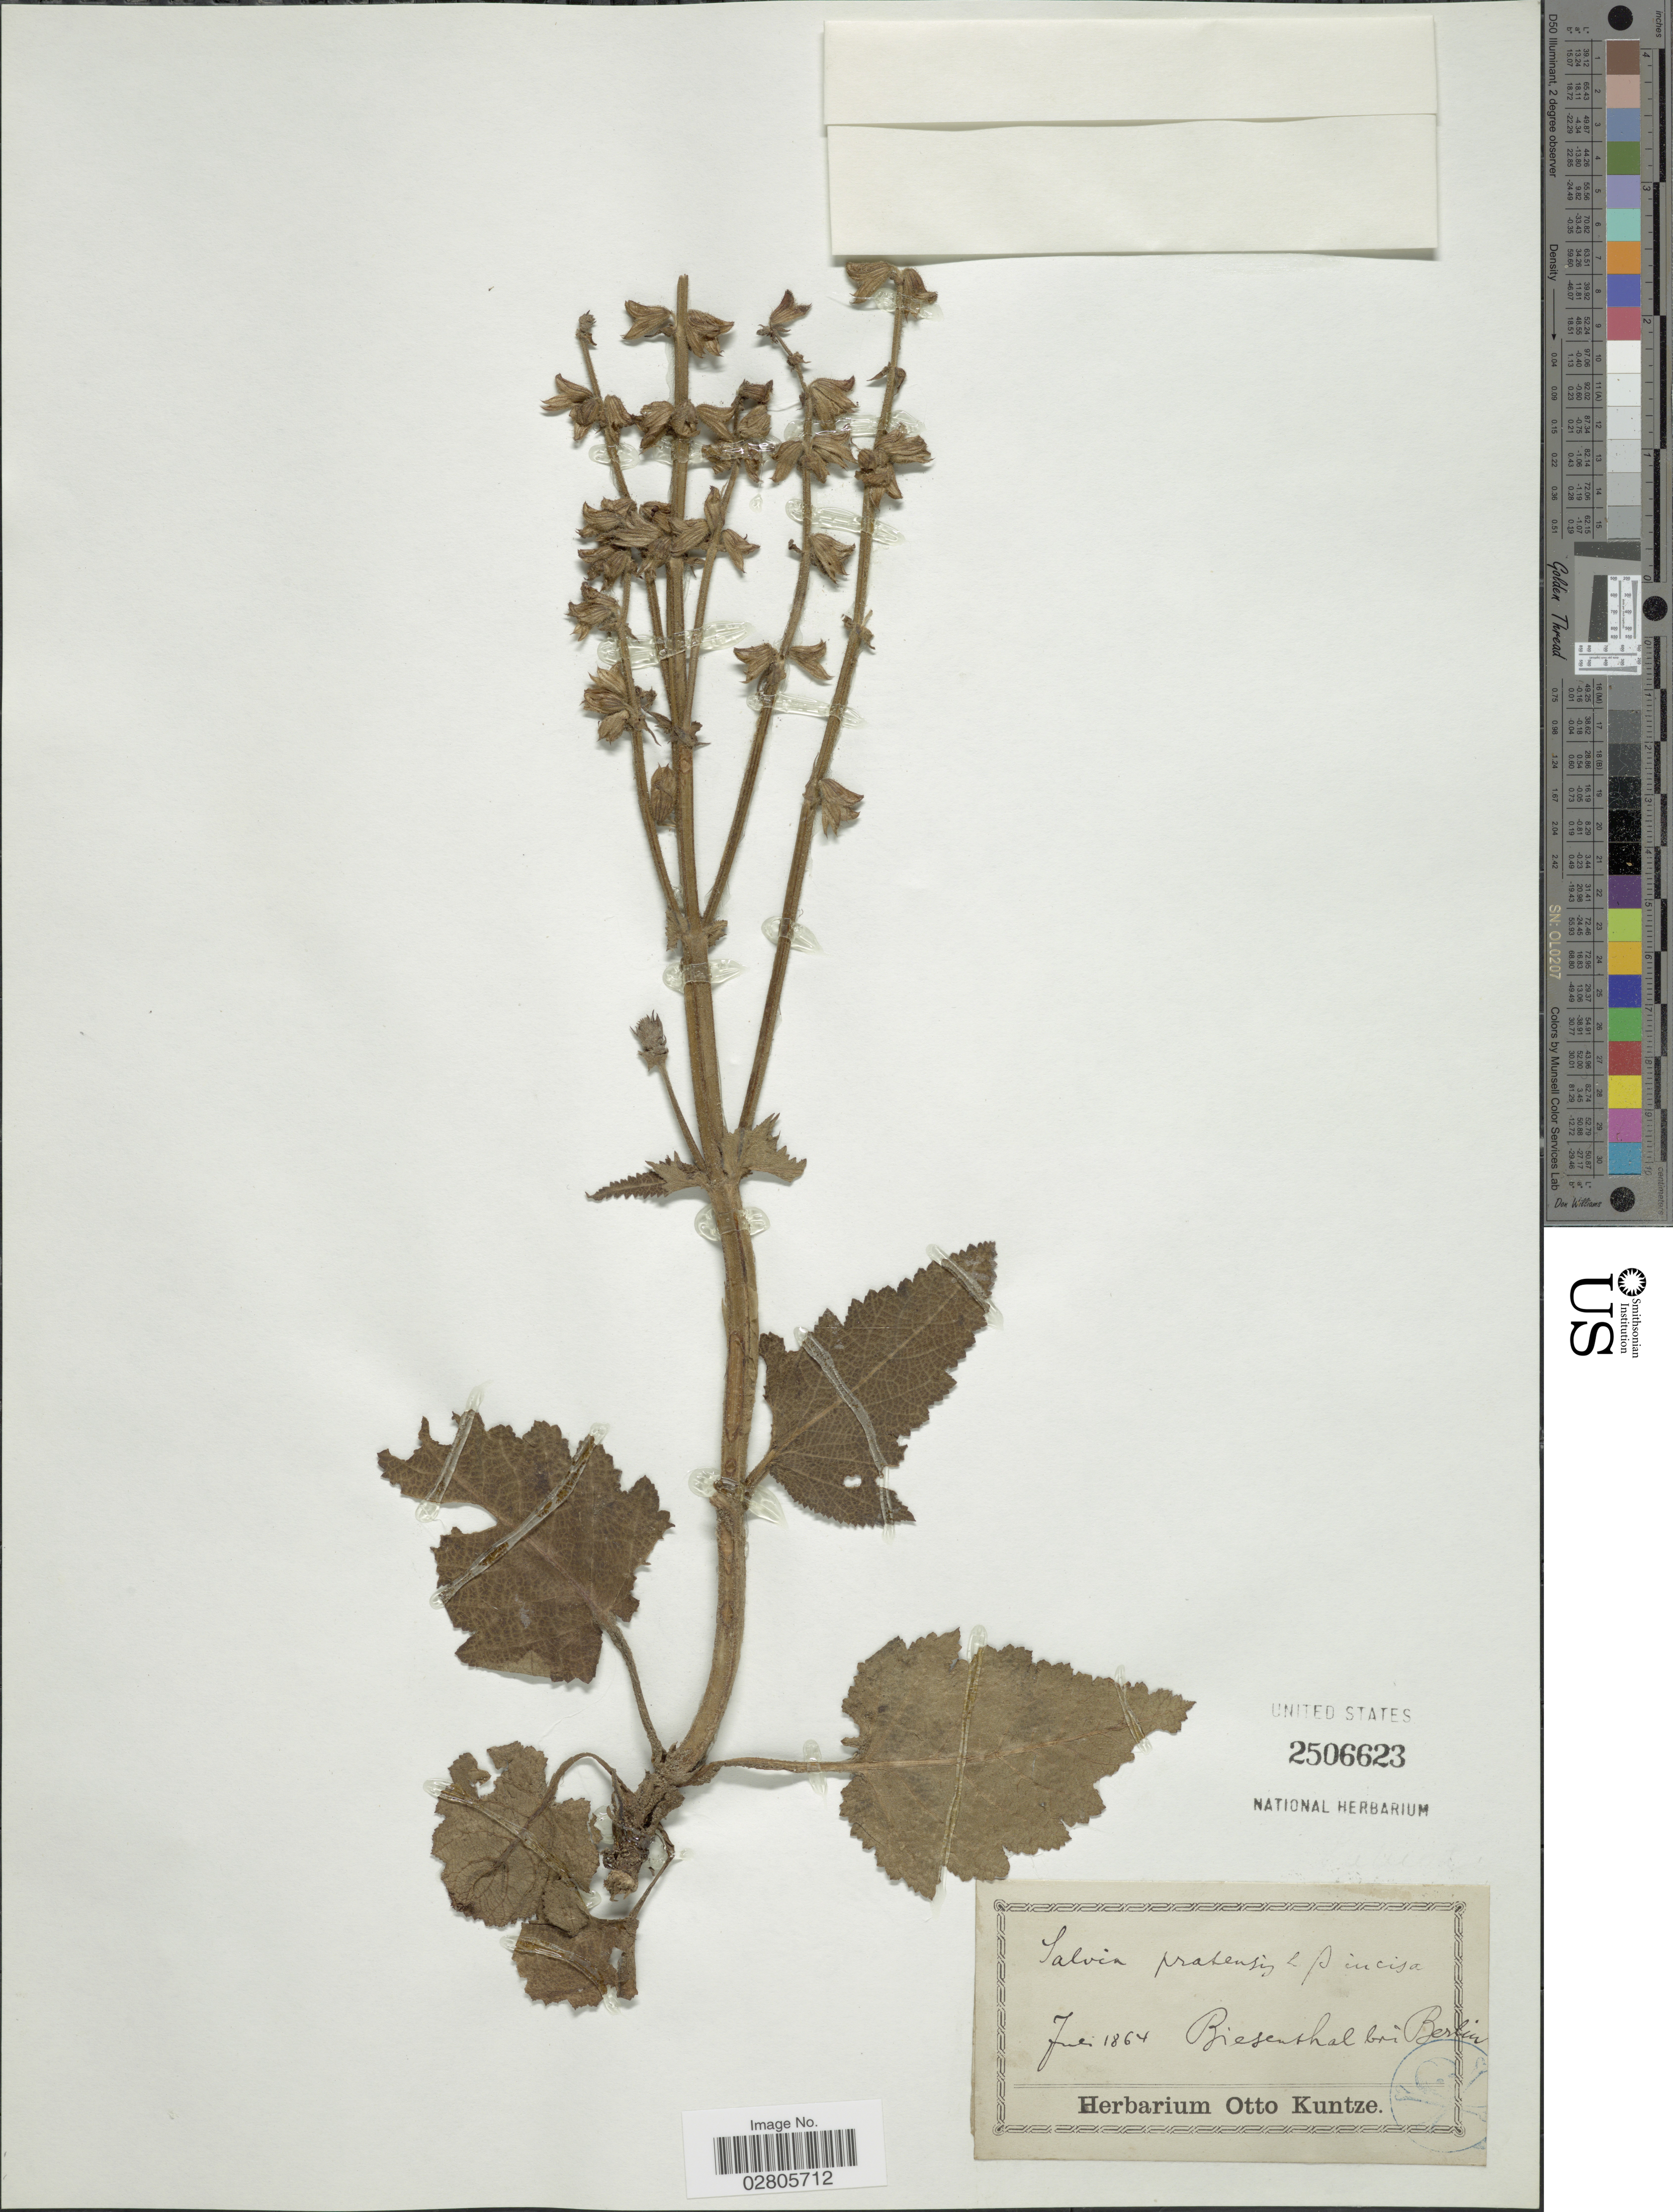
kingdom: Plantae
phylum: Tracheophyta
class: Magnoliopsida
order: Lamiales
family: Lamiaceae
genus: Salvia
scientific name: Salvia pratensis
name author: L.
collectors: ex herb. Otto Kuntze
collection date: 1864-07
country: Germany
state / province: Berlin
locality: Biesenthal bei Berlin.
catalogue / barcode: US 2506623